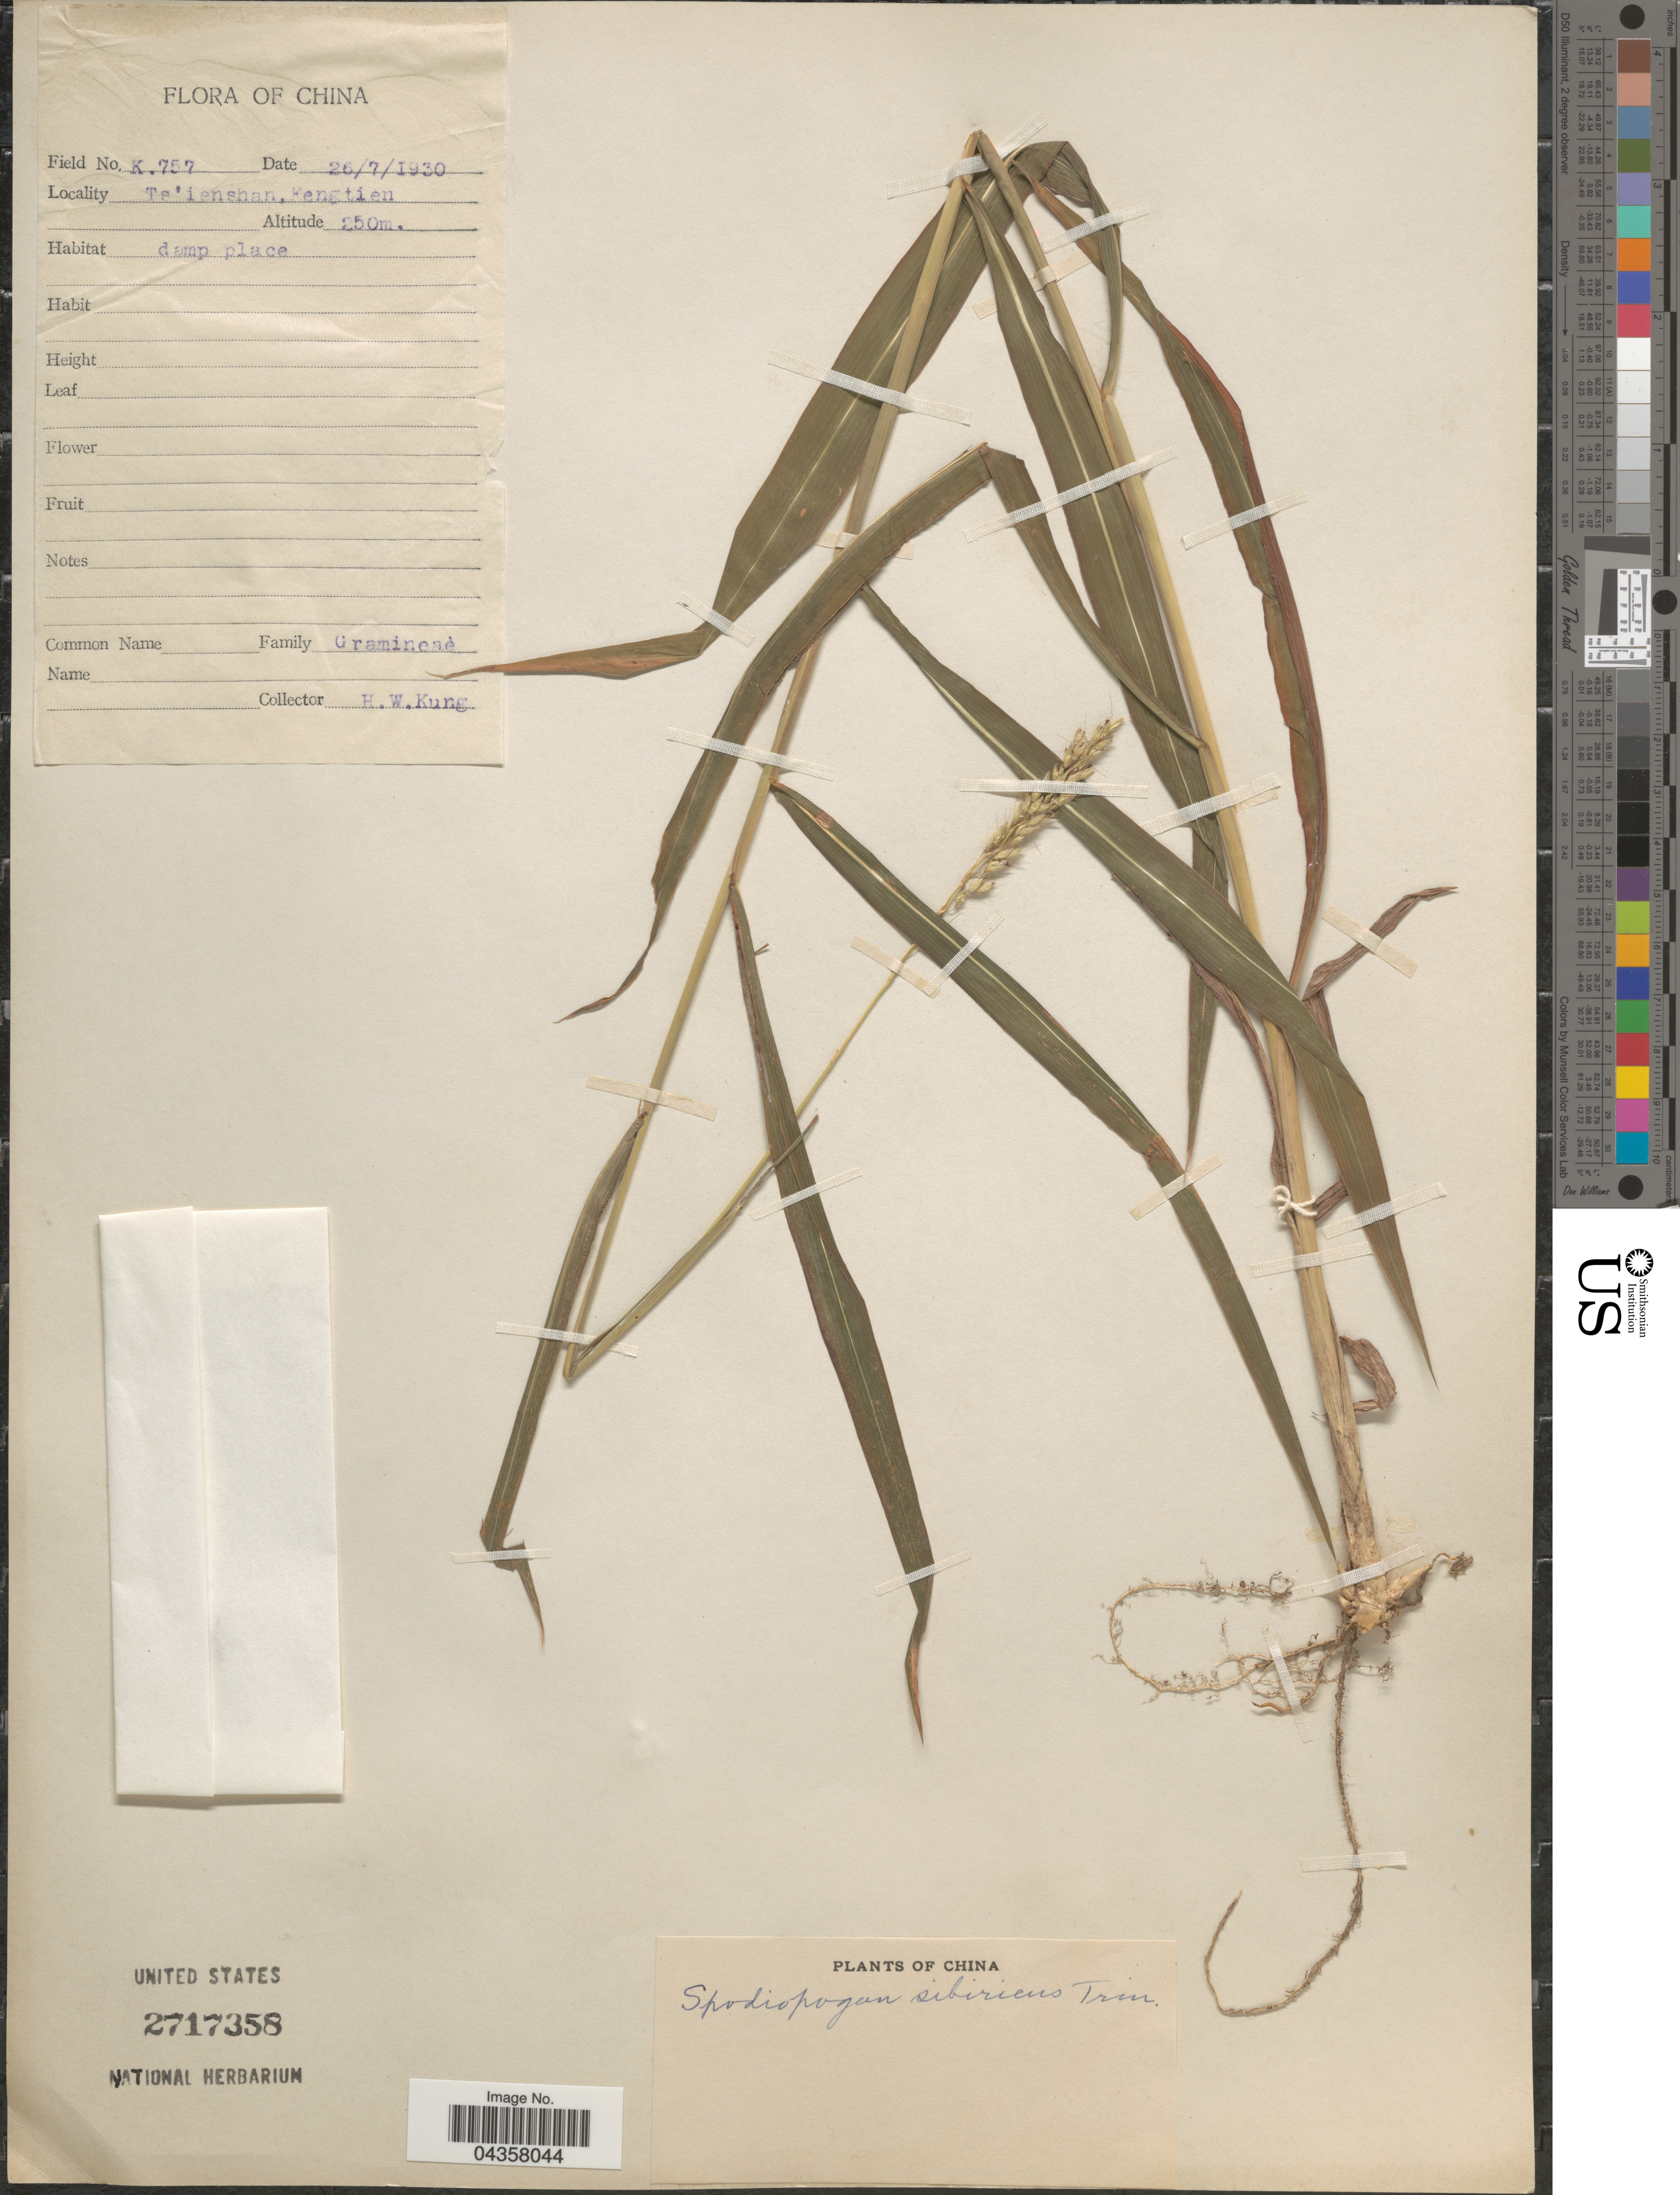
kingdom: Plantae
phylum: Tracheophyta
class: Liliopsida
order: Poales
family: Poaceae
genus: Spodiopogon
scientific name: Spodiopogon sibiricus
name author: Trin.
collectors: H. Kung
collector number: K757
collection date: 1930-07-26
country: China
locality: Ts'ienshan, Fengtien.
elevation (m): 250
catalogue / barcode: US 2717358